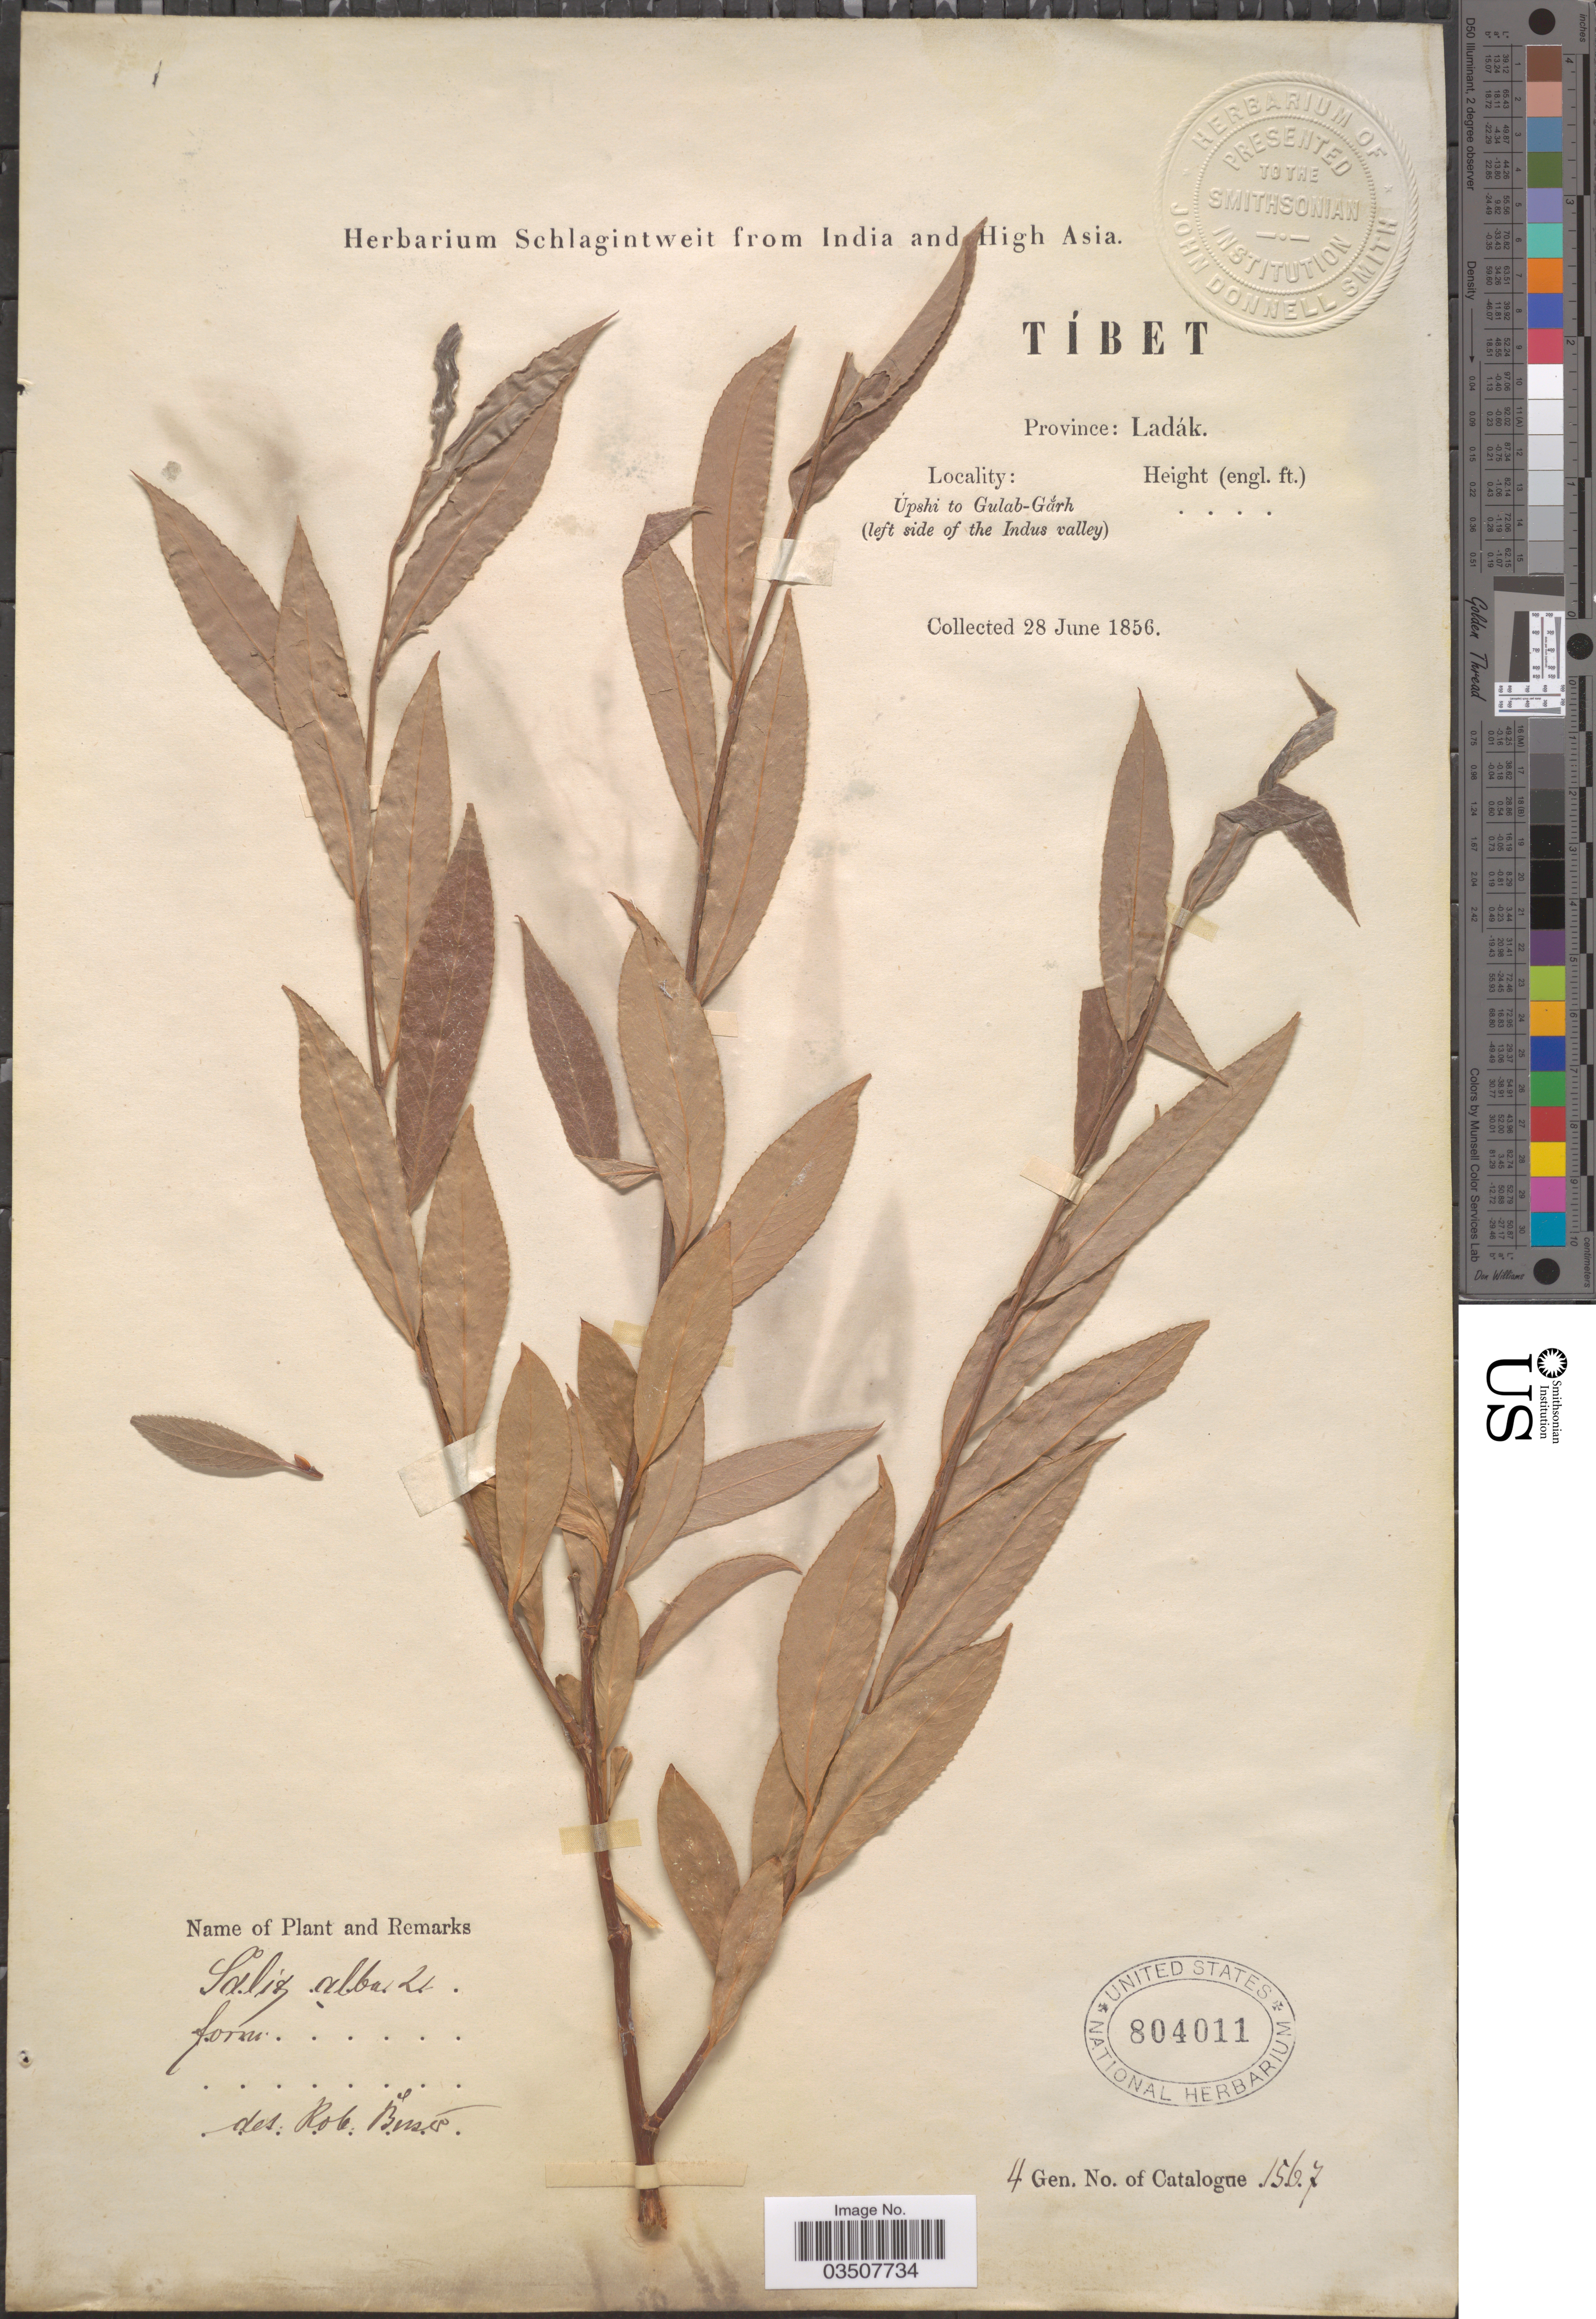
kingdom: Plantae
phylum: Tracheophyta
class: Magnoliopsida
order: Malpighiales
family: Salicaceae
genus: Salix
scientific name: Salix alba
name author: L.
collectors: ex herb. Schlagintweit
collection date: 1856-06-28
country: India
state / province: Ladakh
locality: Tíbet. Province: Ladák. Úpshi to Gulab-Garh. (left side of the Indus valley).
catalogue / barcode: US 804011